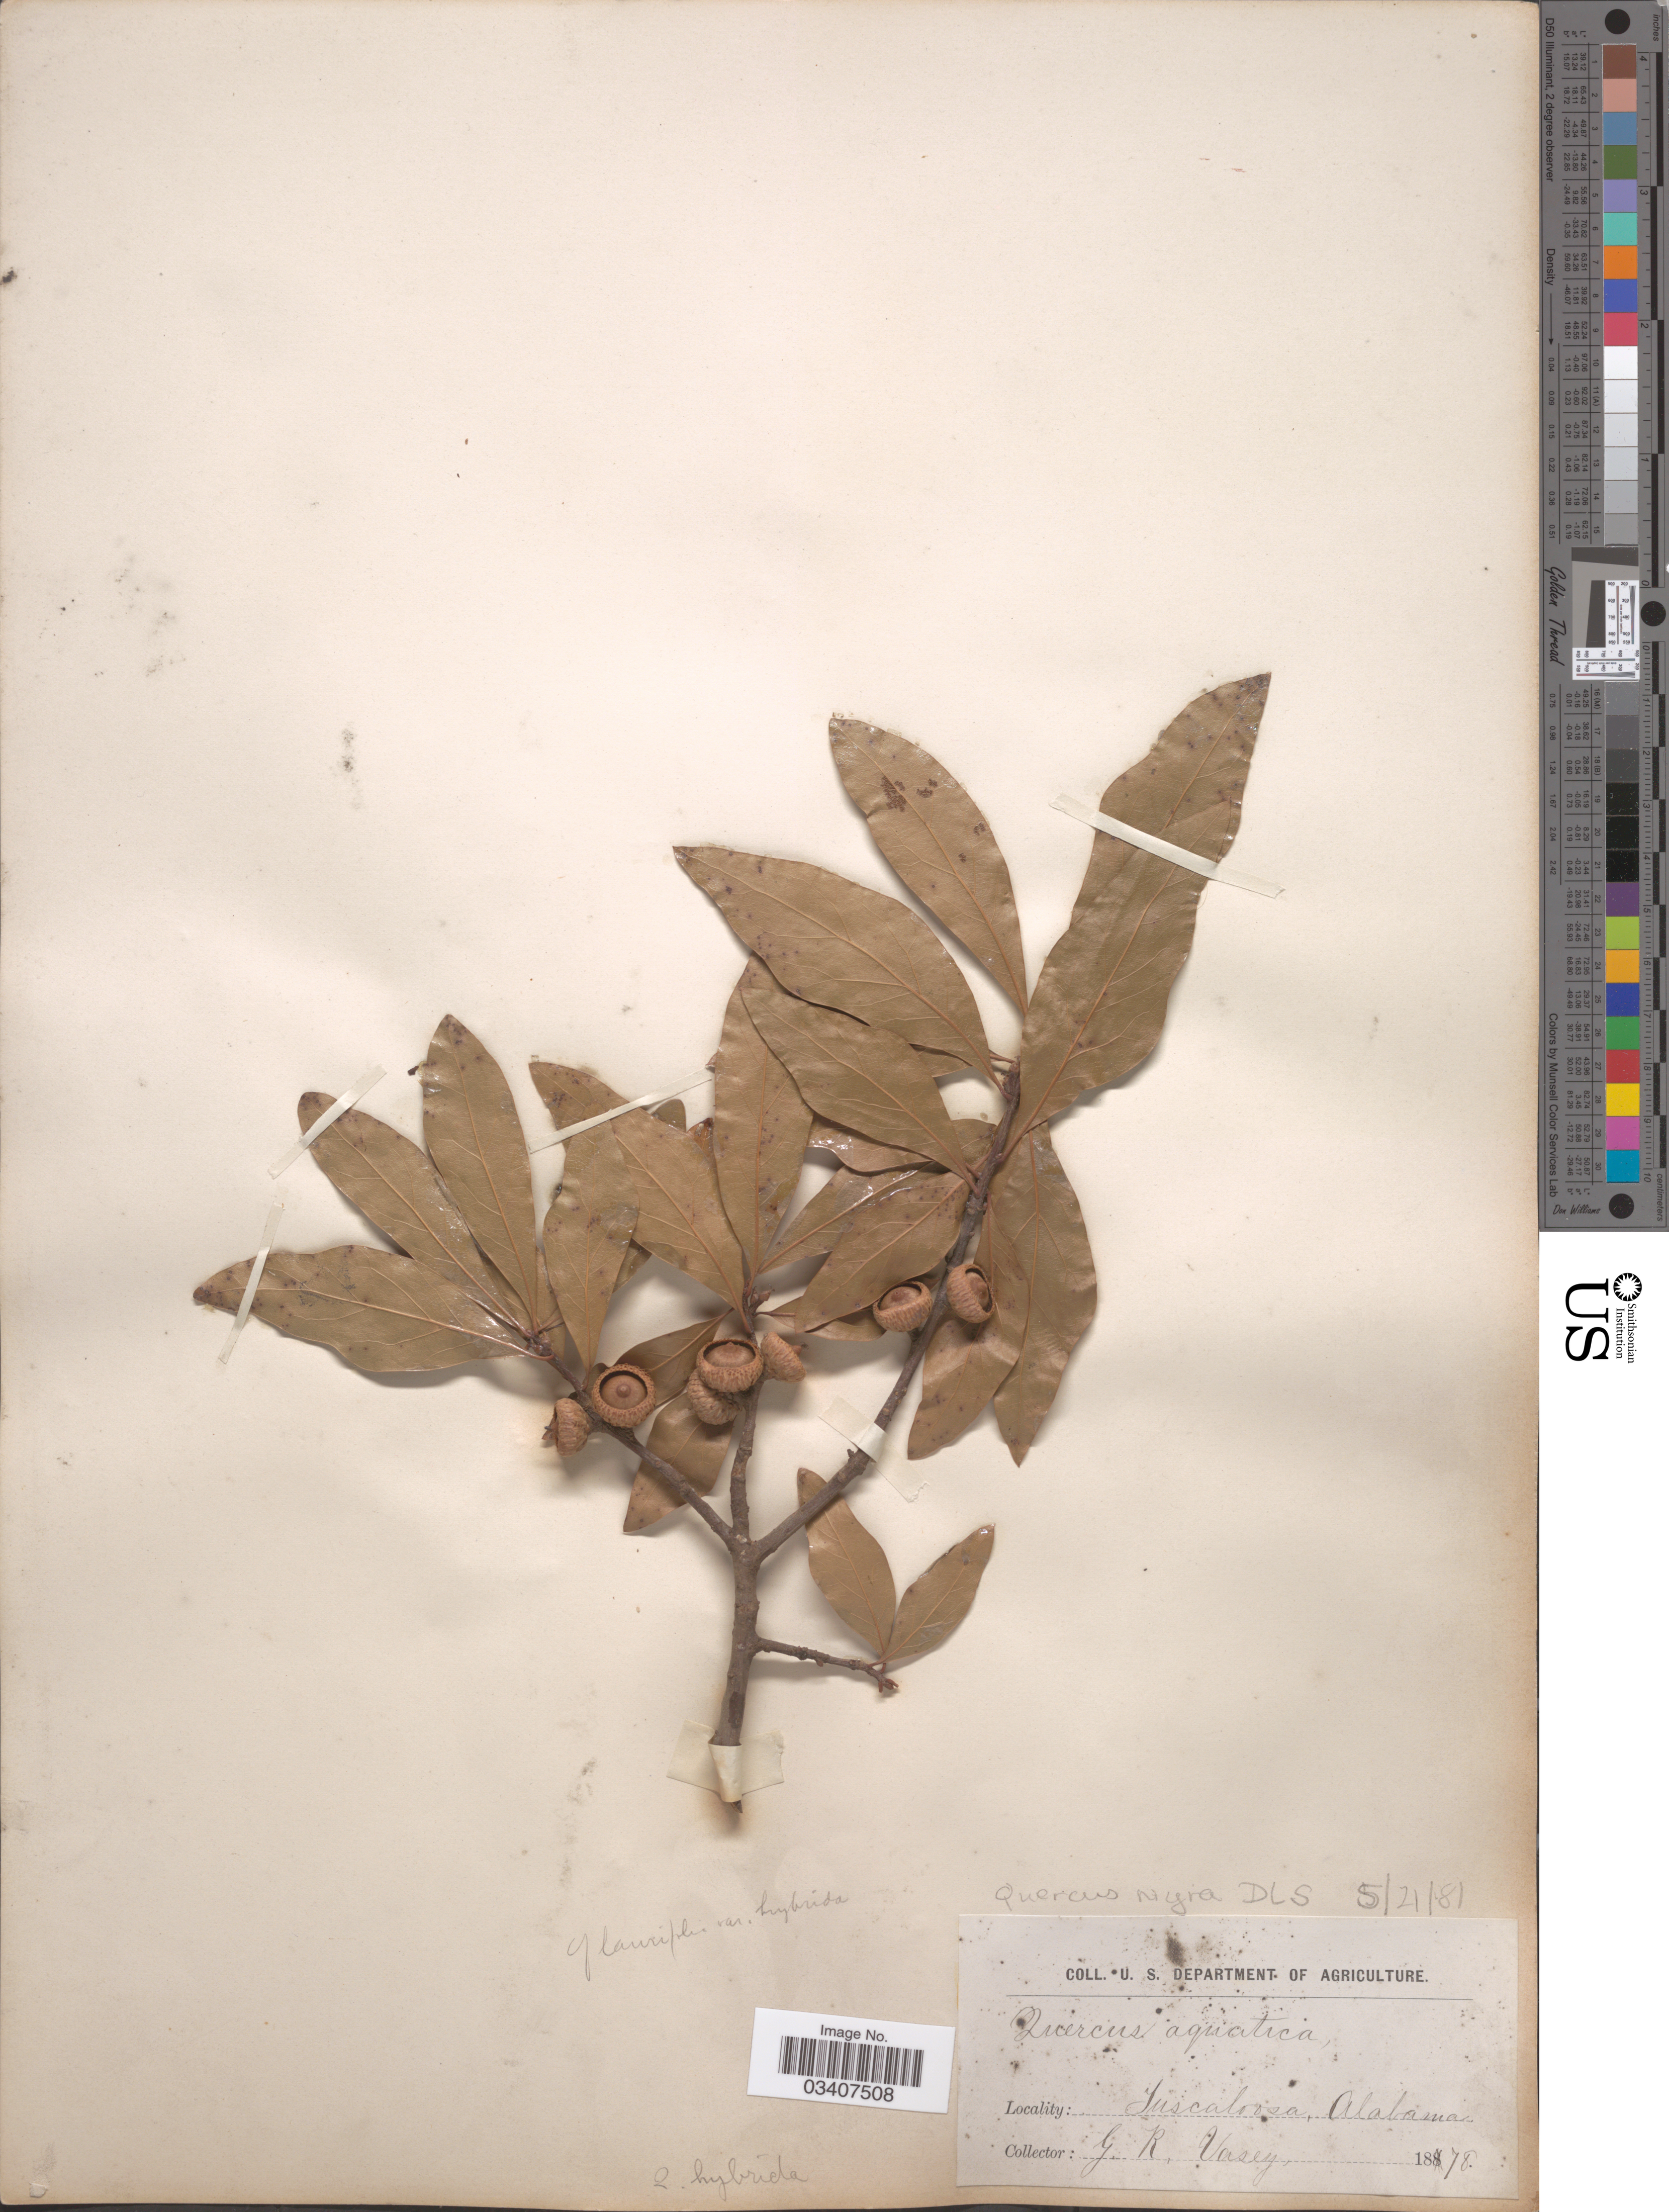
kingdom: Plantae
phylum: Tracheophyta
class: Magnoliopsida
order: Fagales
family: Fagaceae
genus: Quercus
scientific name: Quercus nigra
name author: L.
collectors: G. R. Vasey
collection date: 1878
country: United States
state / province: Alabama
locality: Tuscaloosa.